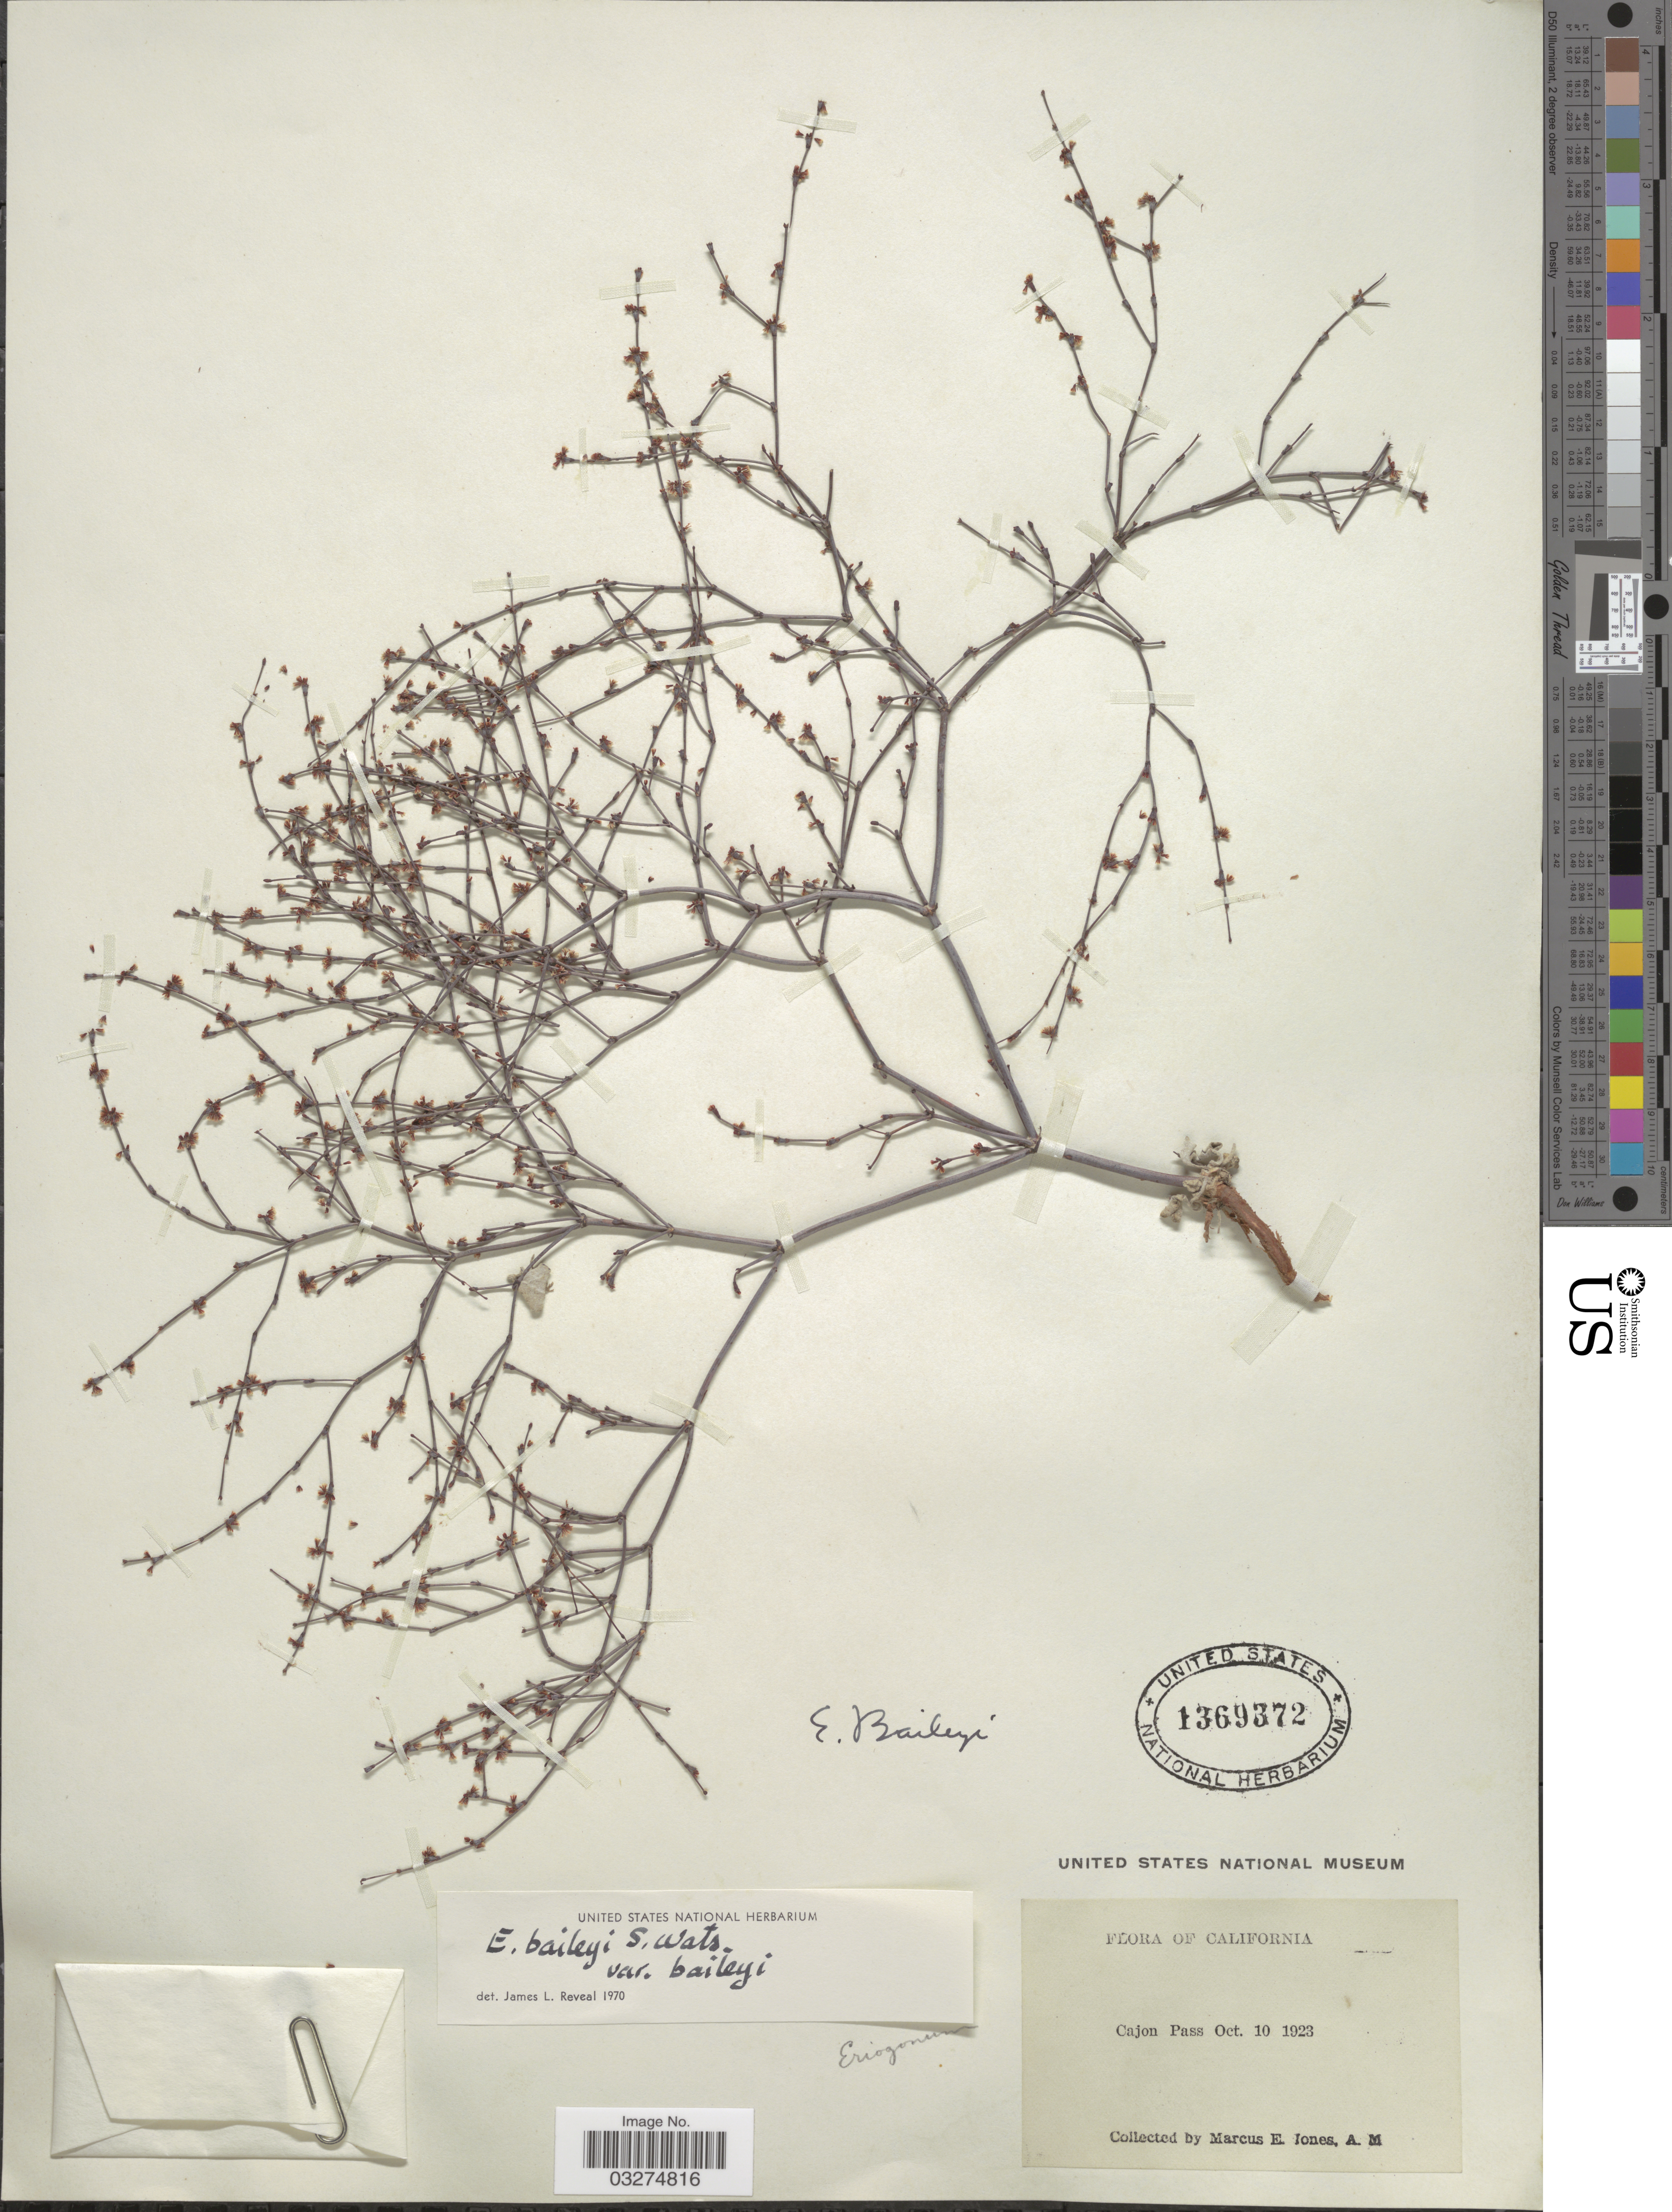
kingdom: Plantae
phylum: Tracheophyta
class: Magnoliopsida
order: Caryophyllales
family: Polygonaceae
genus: Eriogonum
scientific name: Eriogonum baileyi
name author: S. Watson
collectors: M. E. Jones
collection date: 1923-10-10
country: United States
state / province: California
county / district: San Bernardino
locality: Cajon Pass.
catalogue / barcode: US 1369372